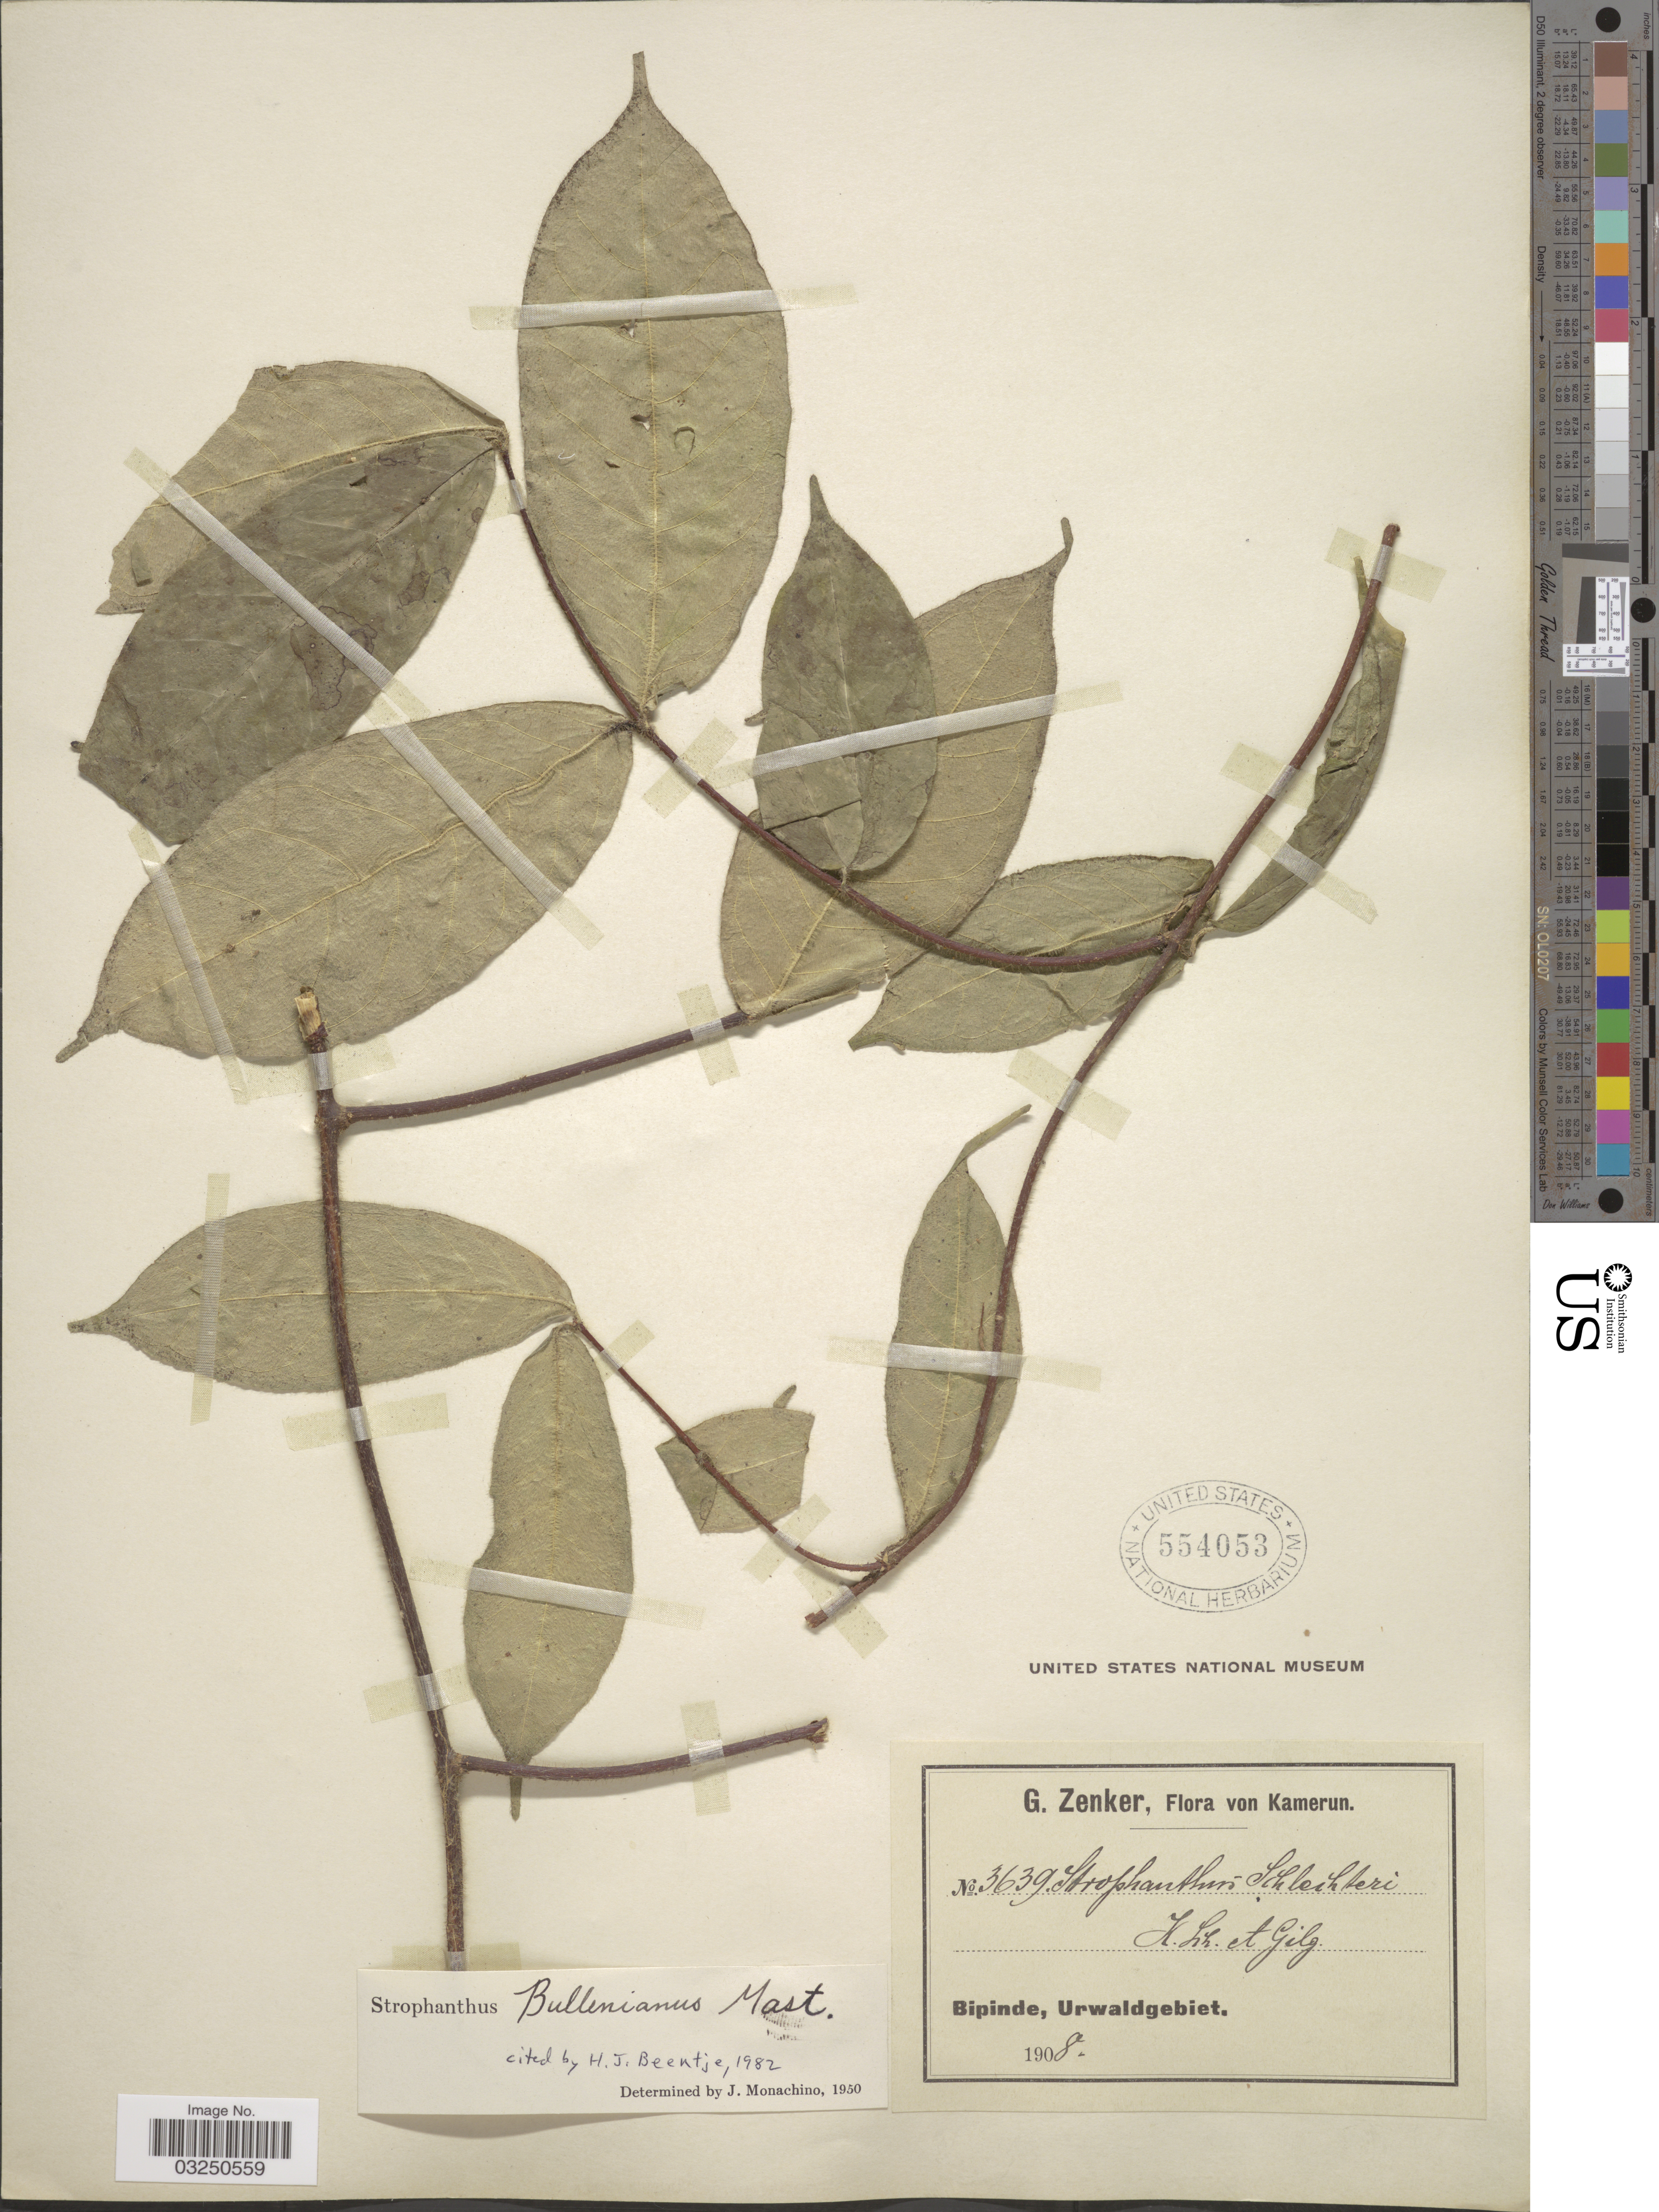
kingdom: Plantae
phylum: Tracheophyta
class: Magnoliopsida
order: Gentianales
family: Apocynaceae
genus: Strophanthus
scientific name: Strophanthus bullenianus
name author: Mast.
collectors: G. A. Zenker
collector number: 3639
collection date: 1908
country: Cameroon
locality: Bipinde, Urwaldgebiet.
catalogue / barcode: US 554053